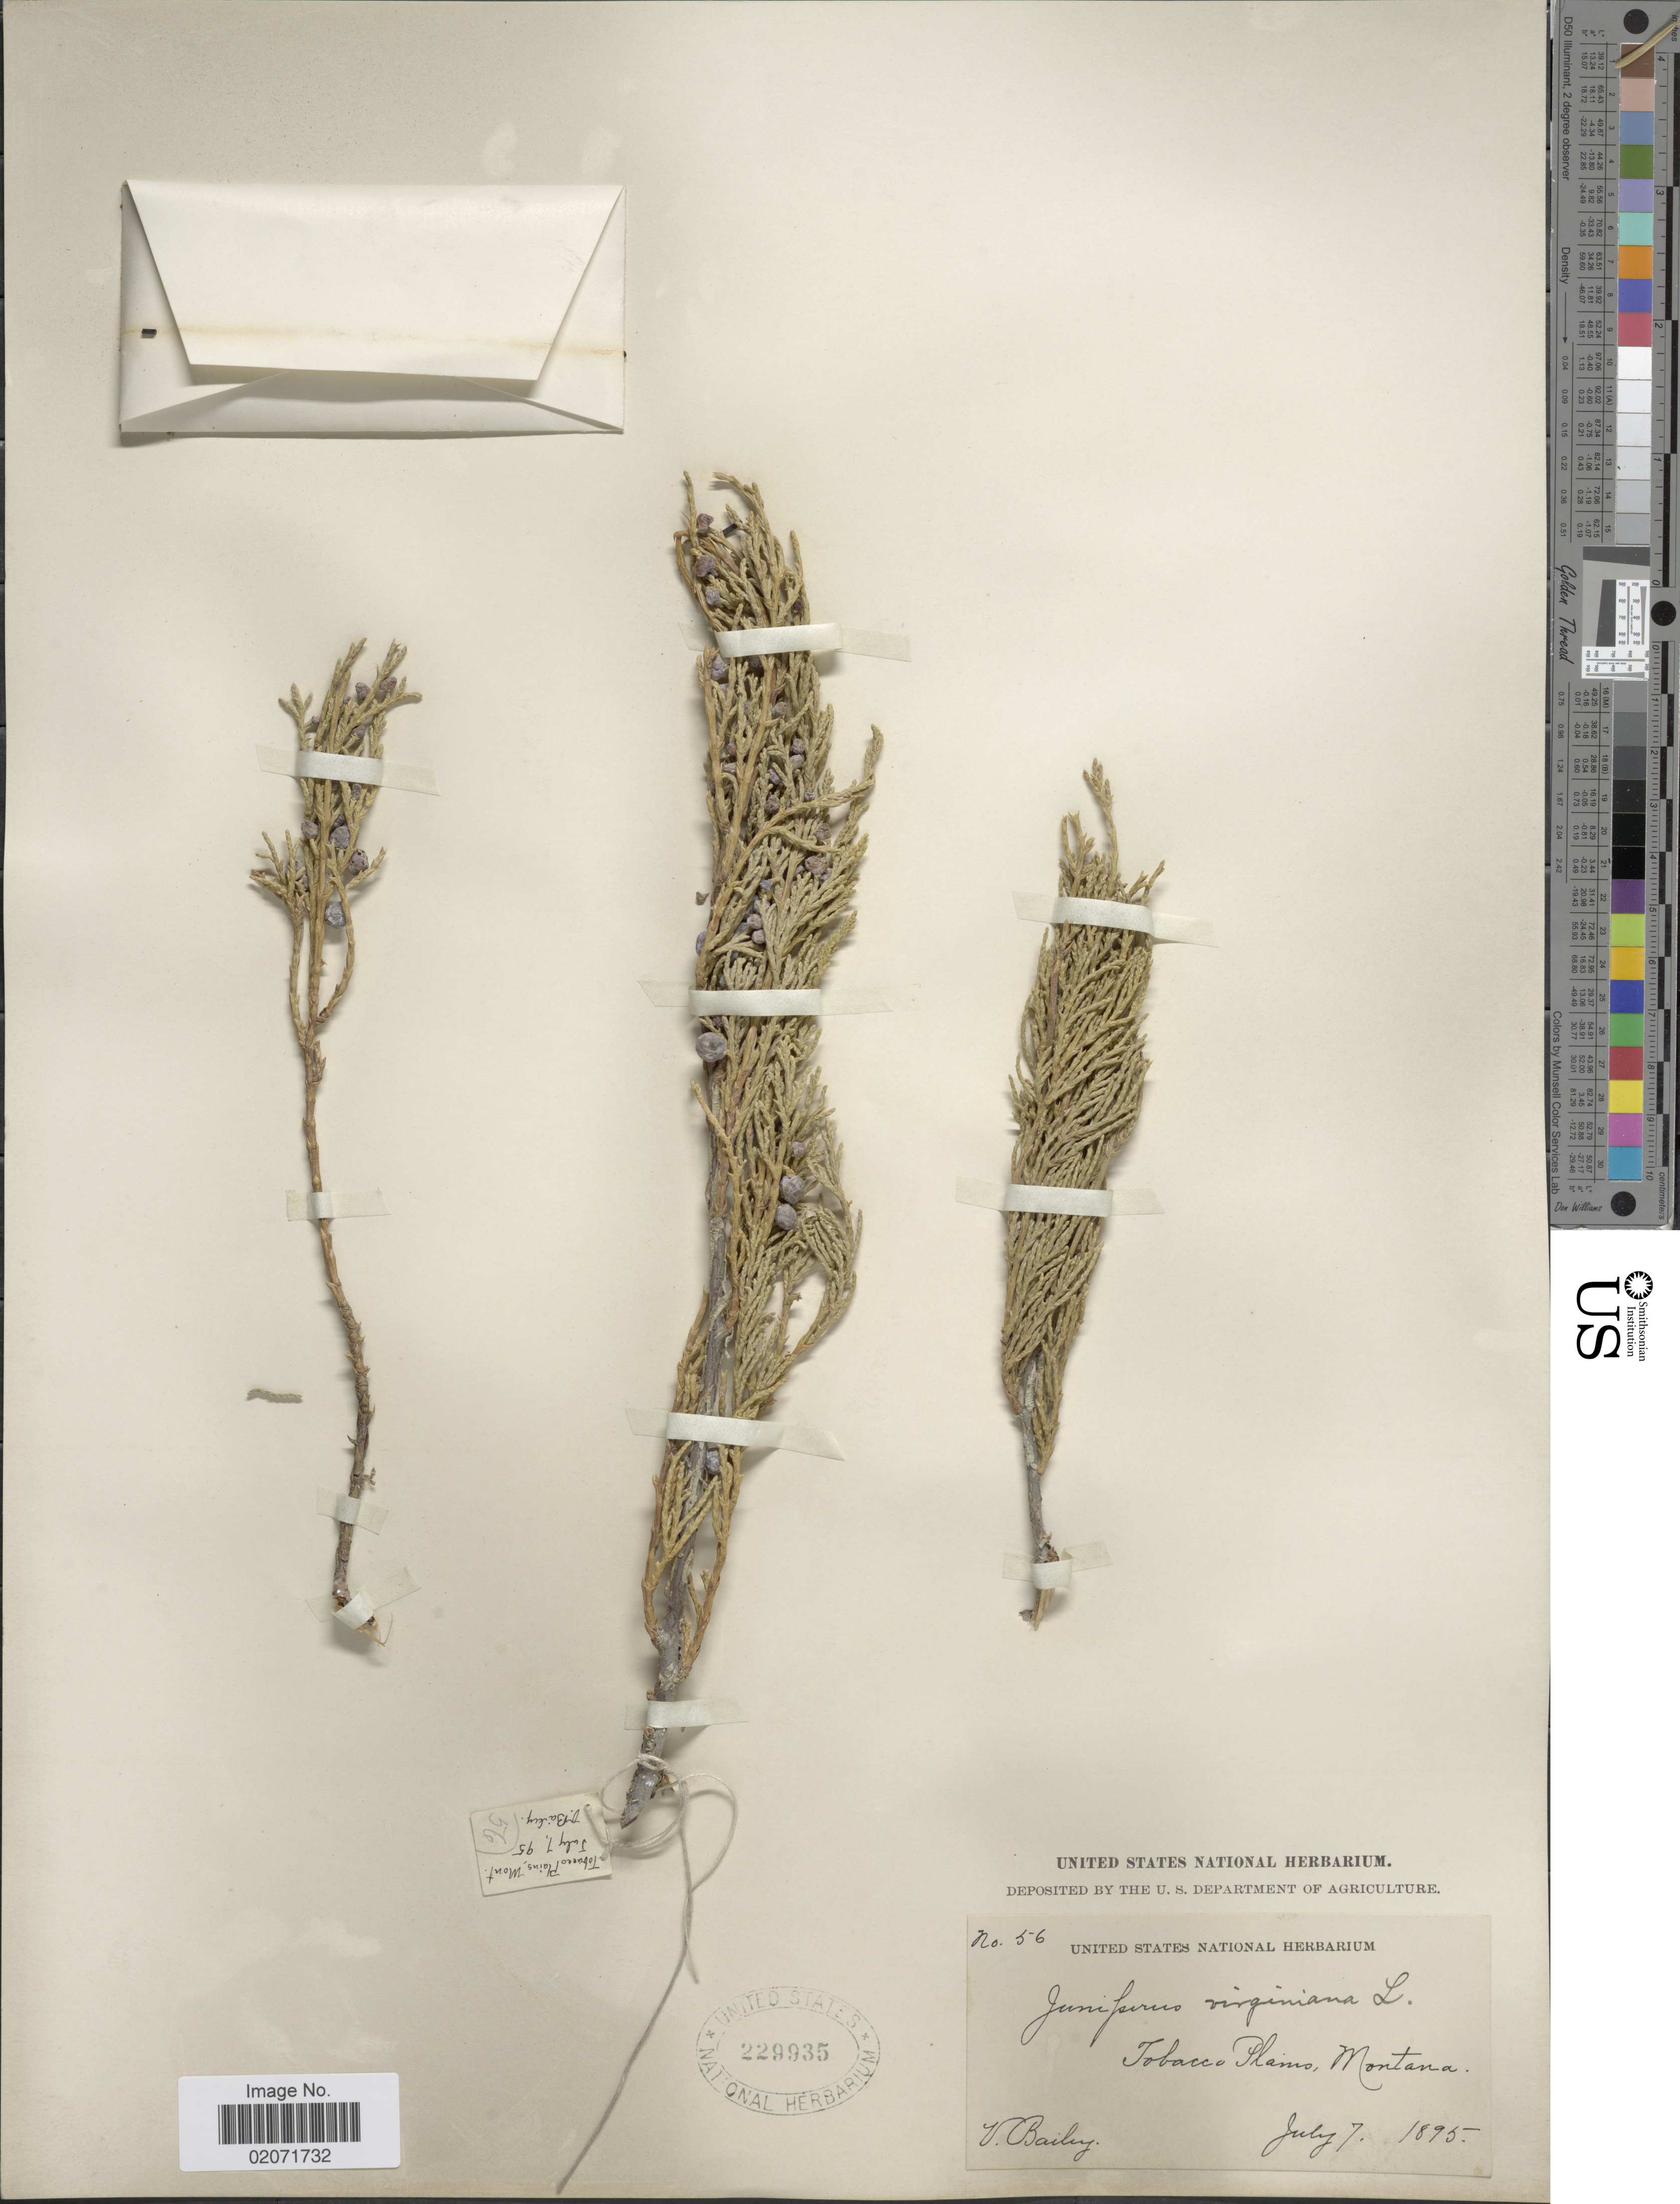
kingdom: Plantae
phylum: Tracheophyta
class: Pinopsida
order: Pinales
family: Cupressaceae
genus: Juniperus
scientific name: Juniperus scopulorum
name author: Sarg.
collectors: V. L. Bailey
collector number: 56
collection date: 1895-07-07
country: United States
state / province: Montana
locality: Tobacco Plains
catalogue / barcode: US 229935